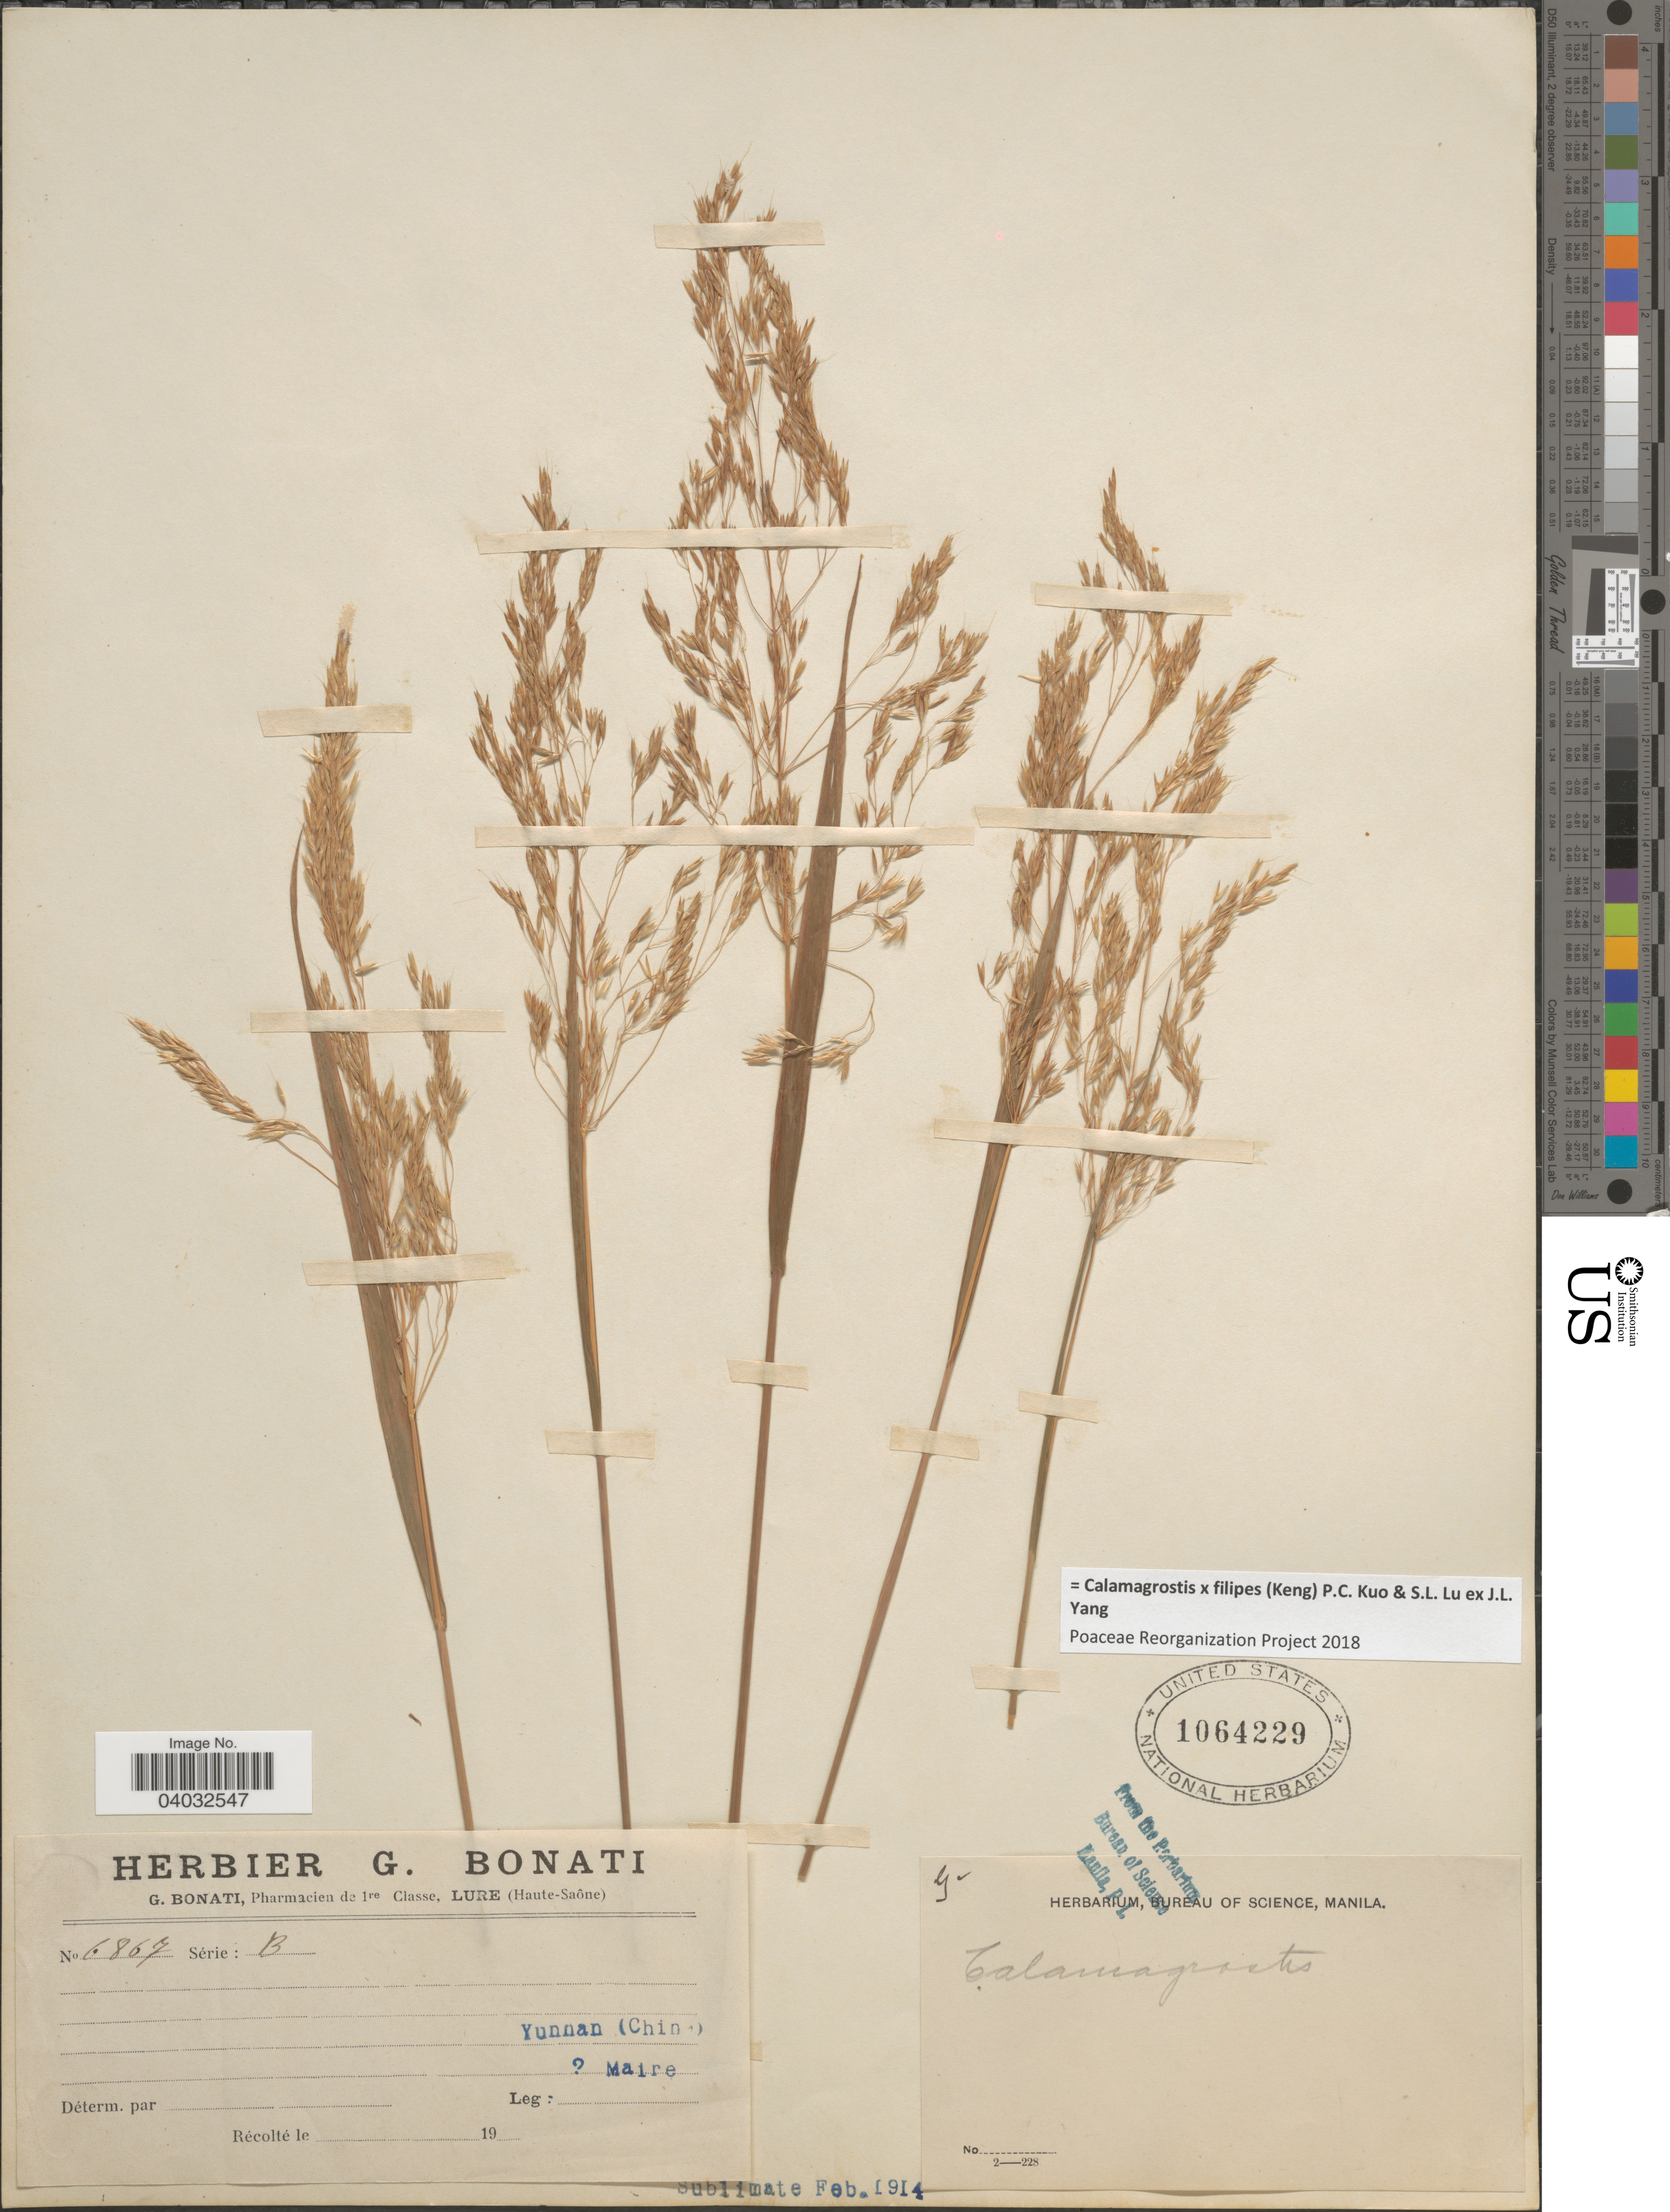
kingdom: Plantae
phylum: Tracheophyta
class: Liliopsida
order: Poales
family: Poaceae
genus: Calamagrostis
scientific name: Calamagrostis x filipes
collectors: G. Bonati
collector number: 6867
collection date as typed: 19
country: China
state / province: Yunnan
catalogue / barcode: US 1064229